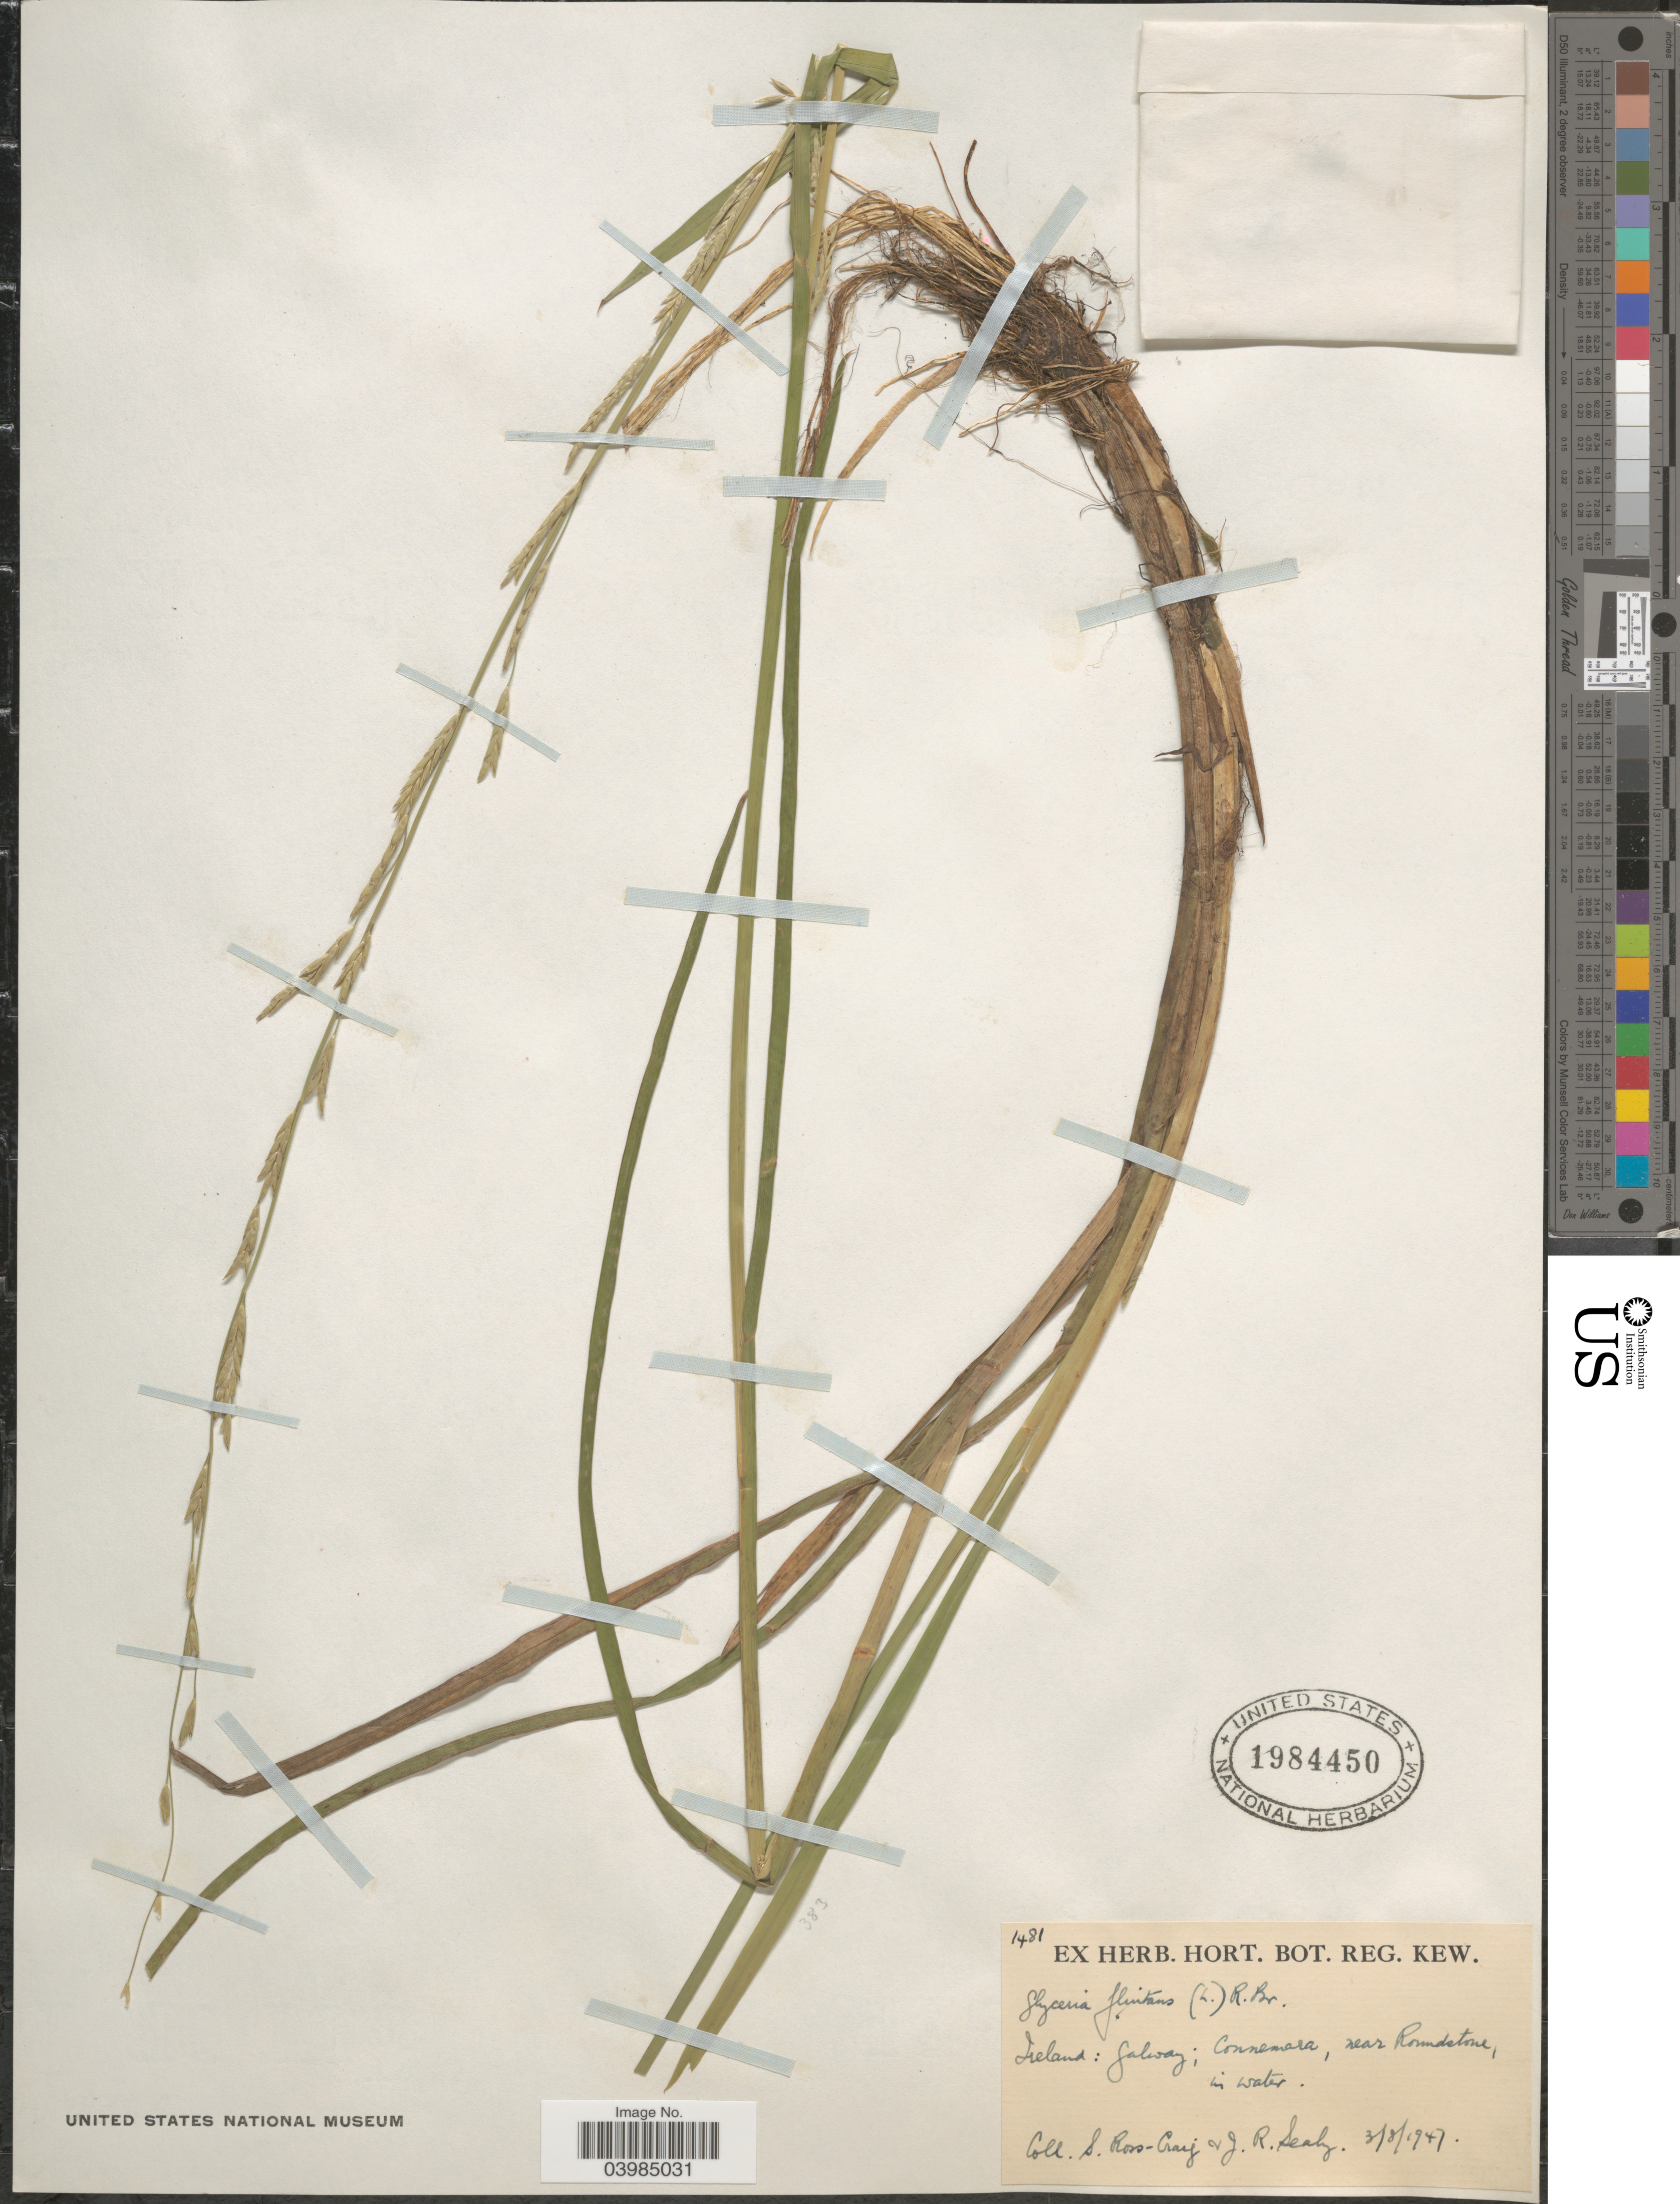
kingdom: Plantae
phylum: Tracheophyta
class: Liliopsida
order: Poales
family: Poaceae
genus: Glyceria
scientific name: Glyceria fluitans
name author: (L.) R. Br.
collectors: S. Ross-Craig & J. R. Sealy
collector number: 1481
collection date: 1947-08-03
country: Ireland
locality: Salway; Connemera, near Roundstone.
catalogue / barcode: US 1984450